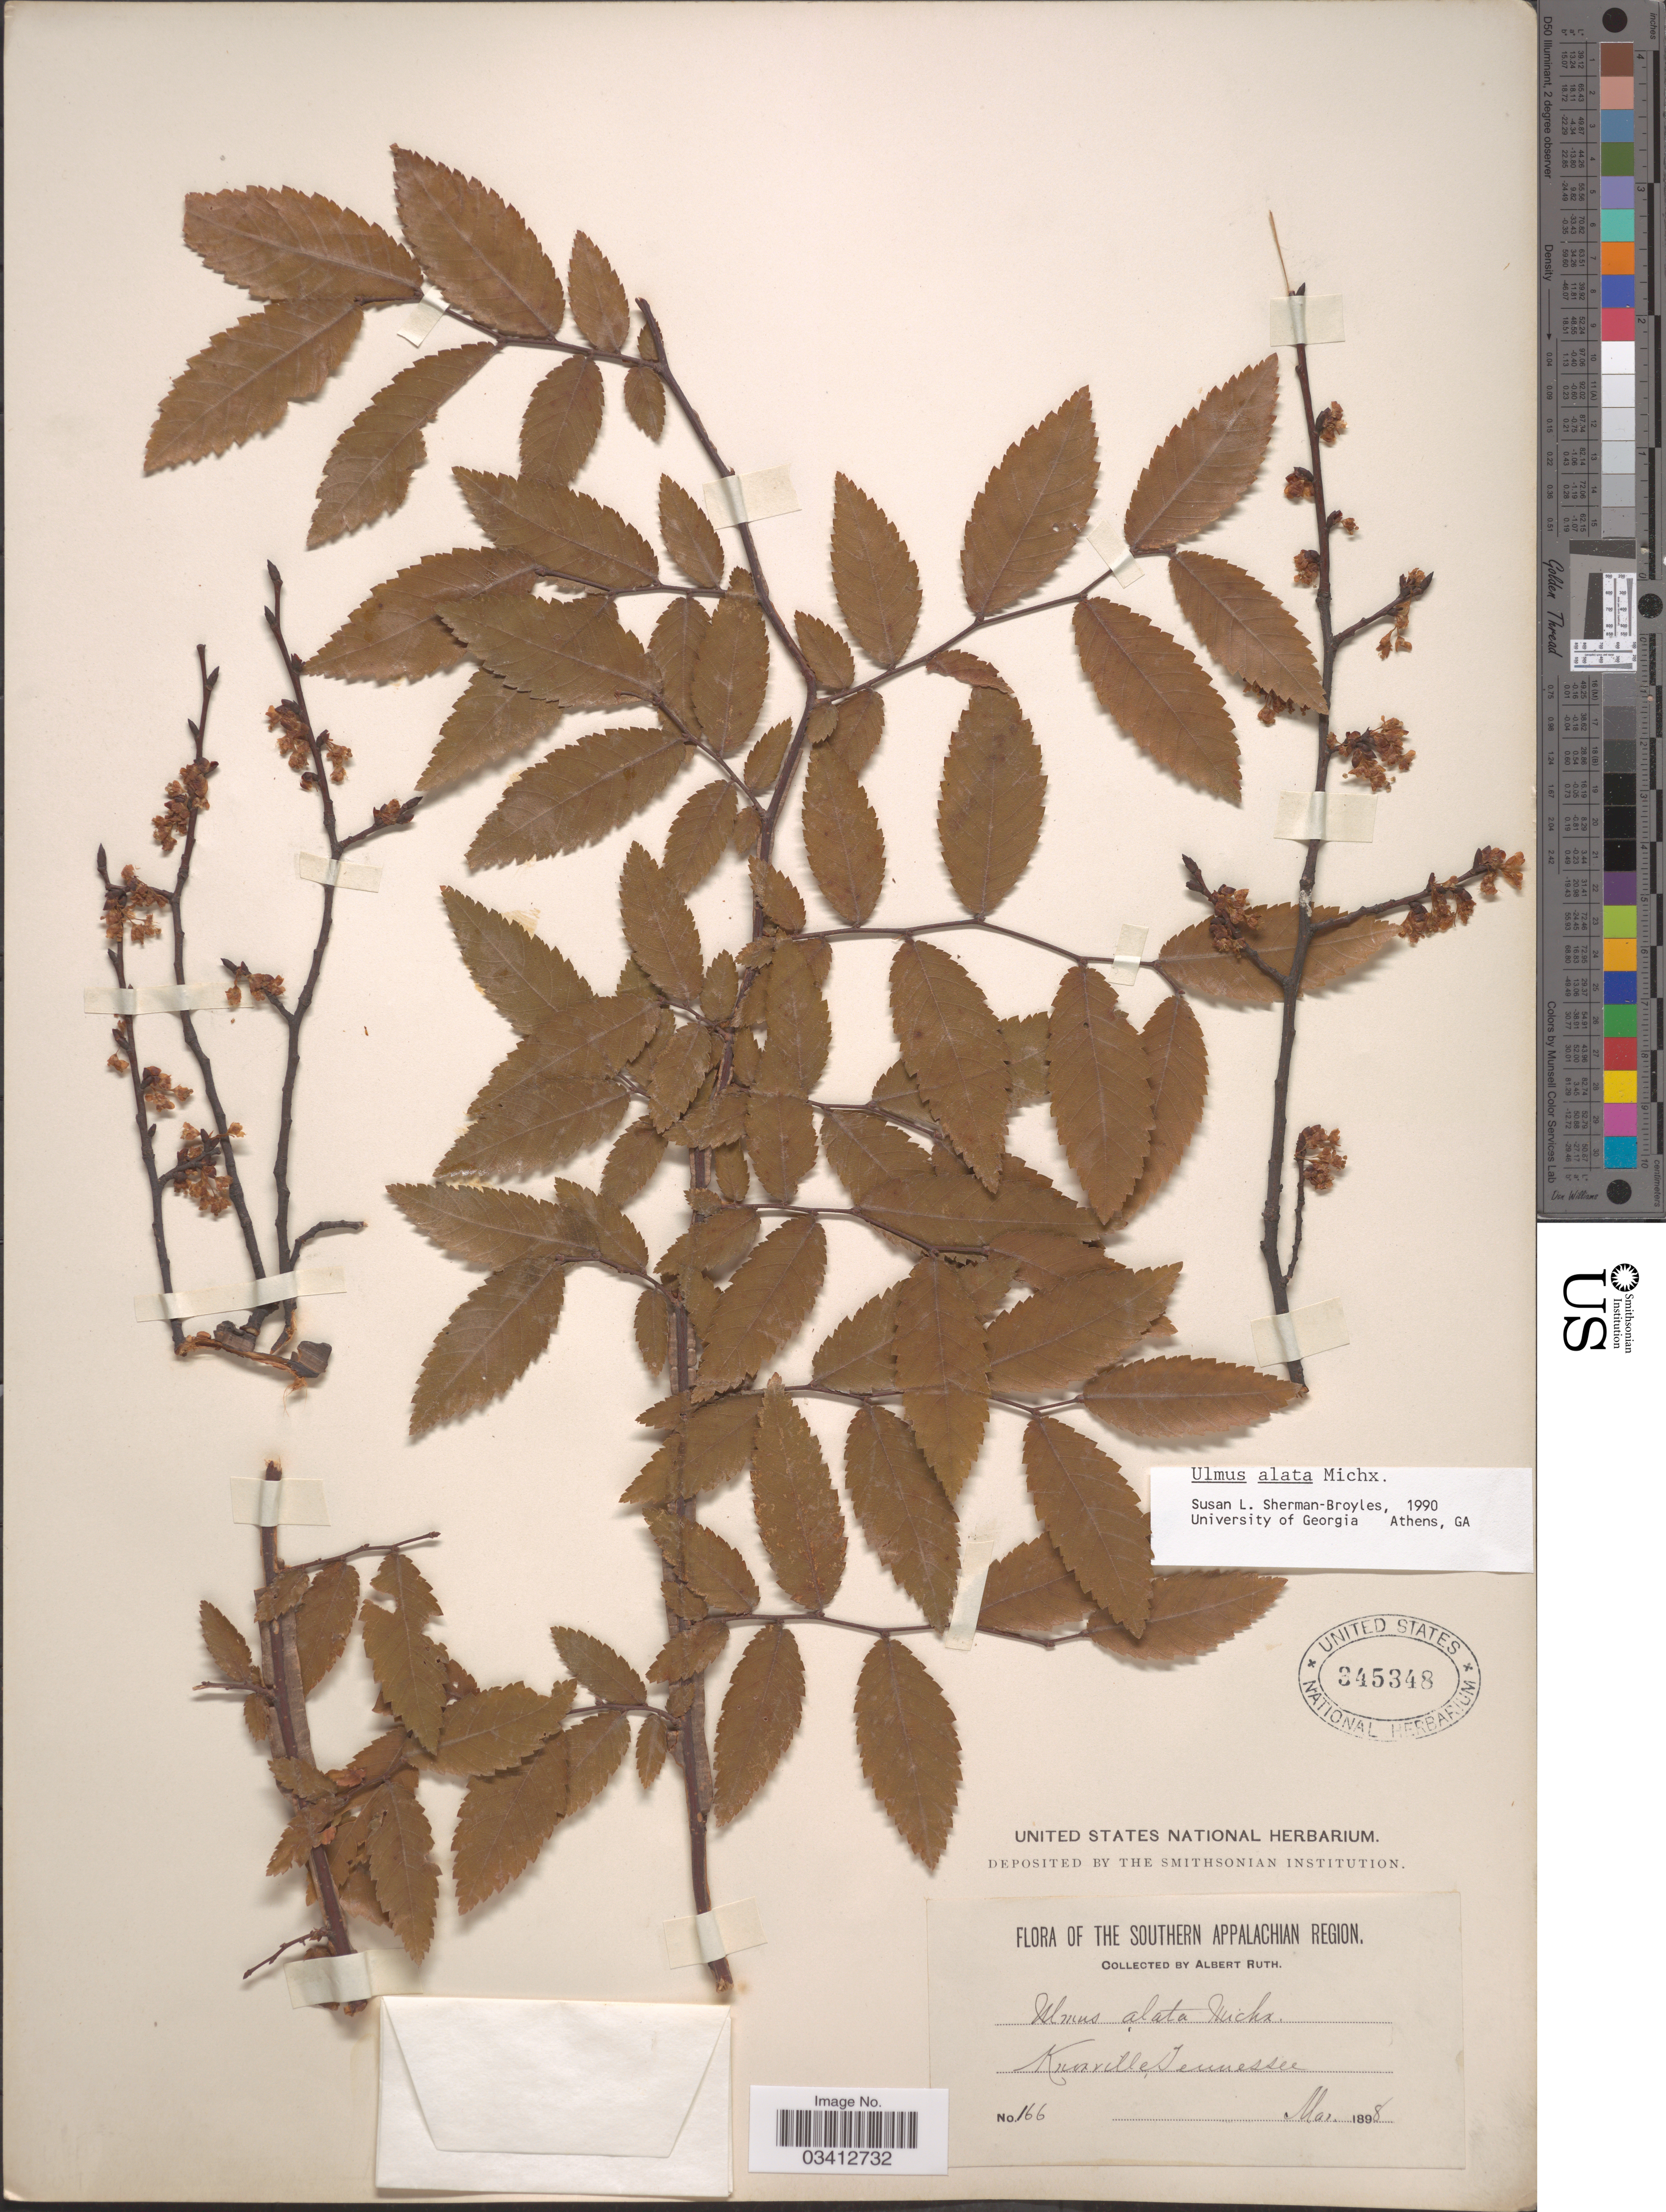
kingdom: Plantae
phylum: Tracheophyta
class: Magnoliopsida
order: Rosales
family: Ulmaceae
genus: Ulmus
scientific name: Ulmus alata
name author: Michx.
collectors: A. Ruth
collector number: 166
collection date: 1898-03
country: United States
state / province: Tennessee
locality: The Southern Appalachian Region. Knoxville.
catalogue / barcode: US 345348